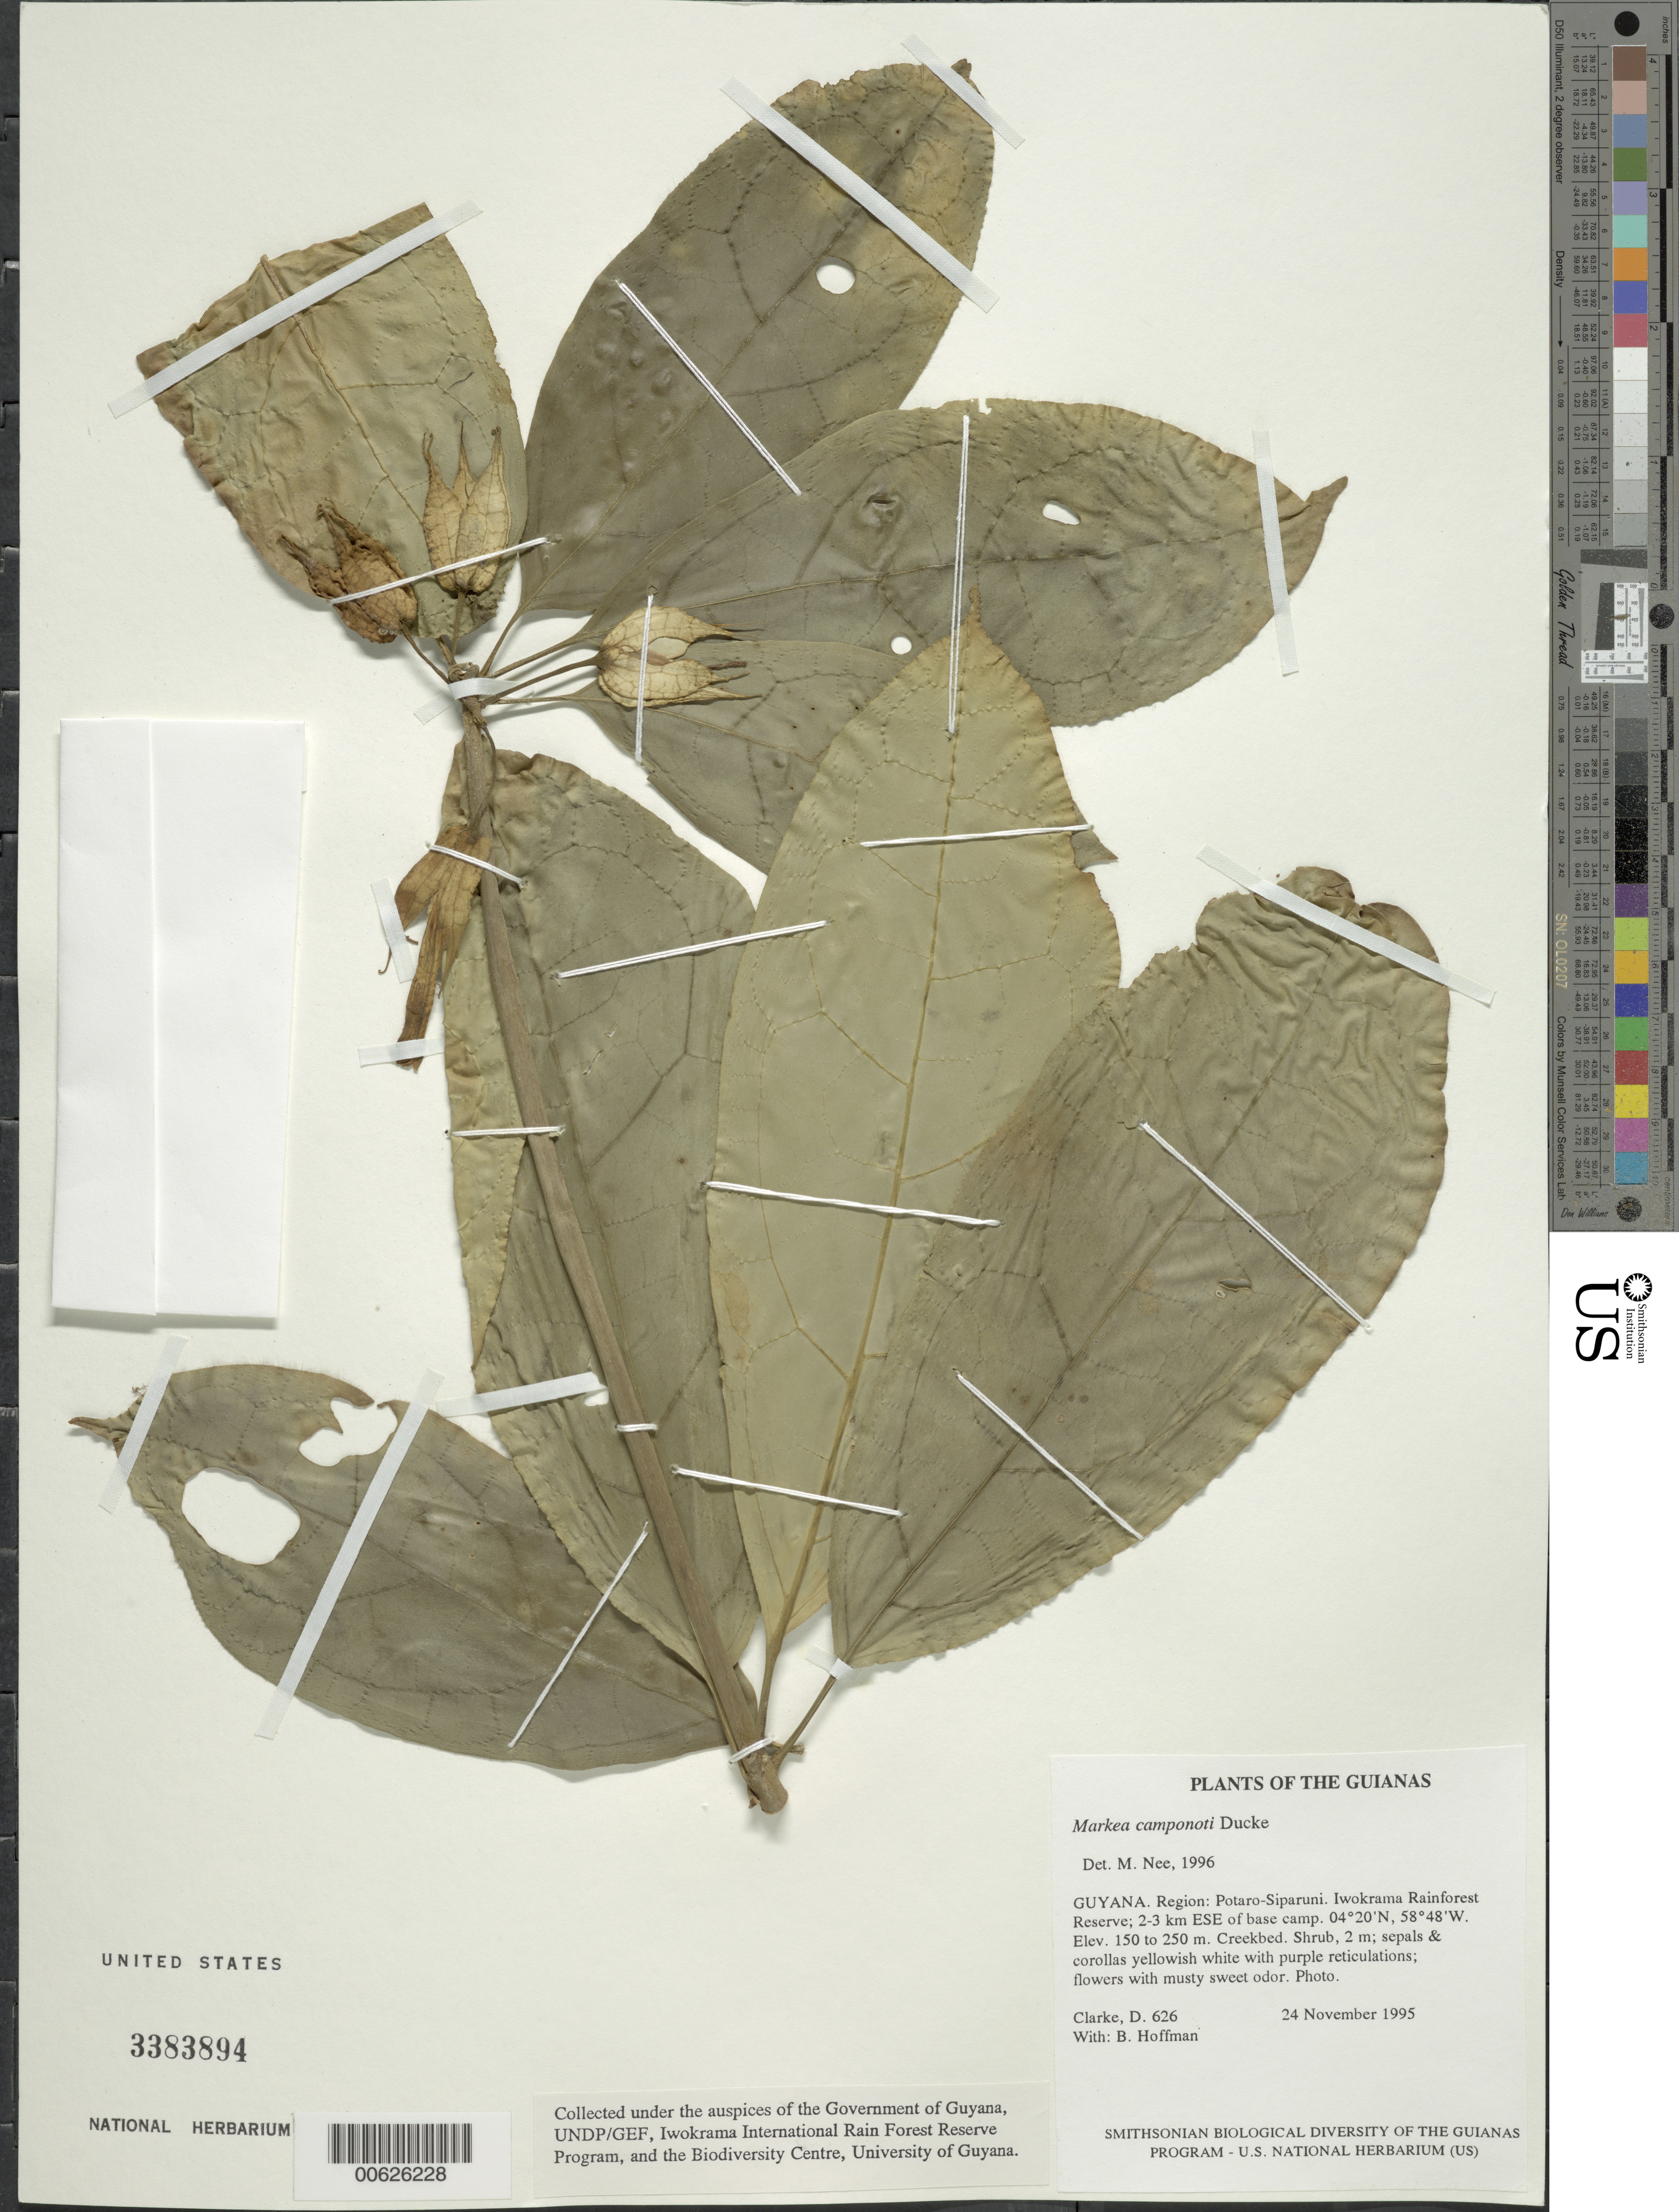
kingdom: Plantae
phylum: Tracheophyta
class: Magnoliopsida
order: Solanales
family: Solanaceae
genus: Markea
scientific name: Markea camponoti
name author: Ducke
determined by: Nee, Michael H.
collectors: H. D. Clarke & B. Hoffman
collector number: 626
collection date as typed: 24 November 1995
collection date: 1995-11-24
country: Guyana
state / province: Potaro-Siparuni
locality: Iwokrama Rainforest Reserve; 2-3 km ESE of base camp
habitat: Creekbed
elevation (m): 150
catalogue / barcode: US 3383894